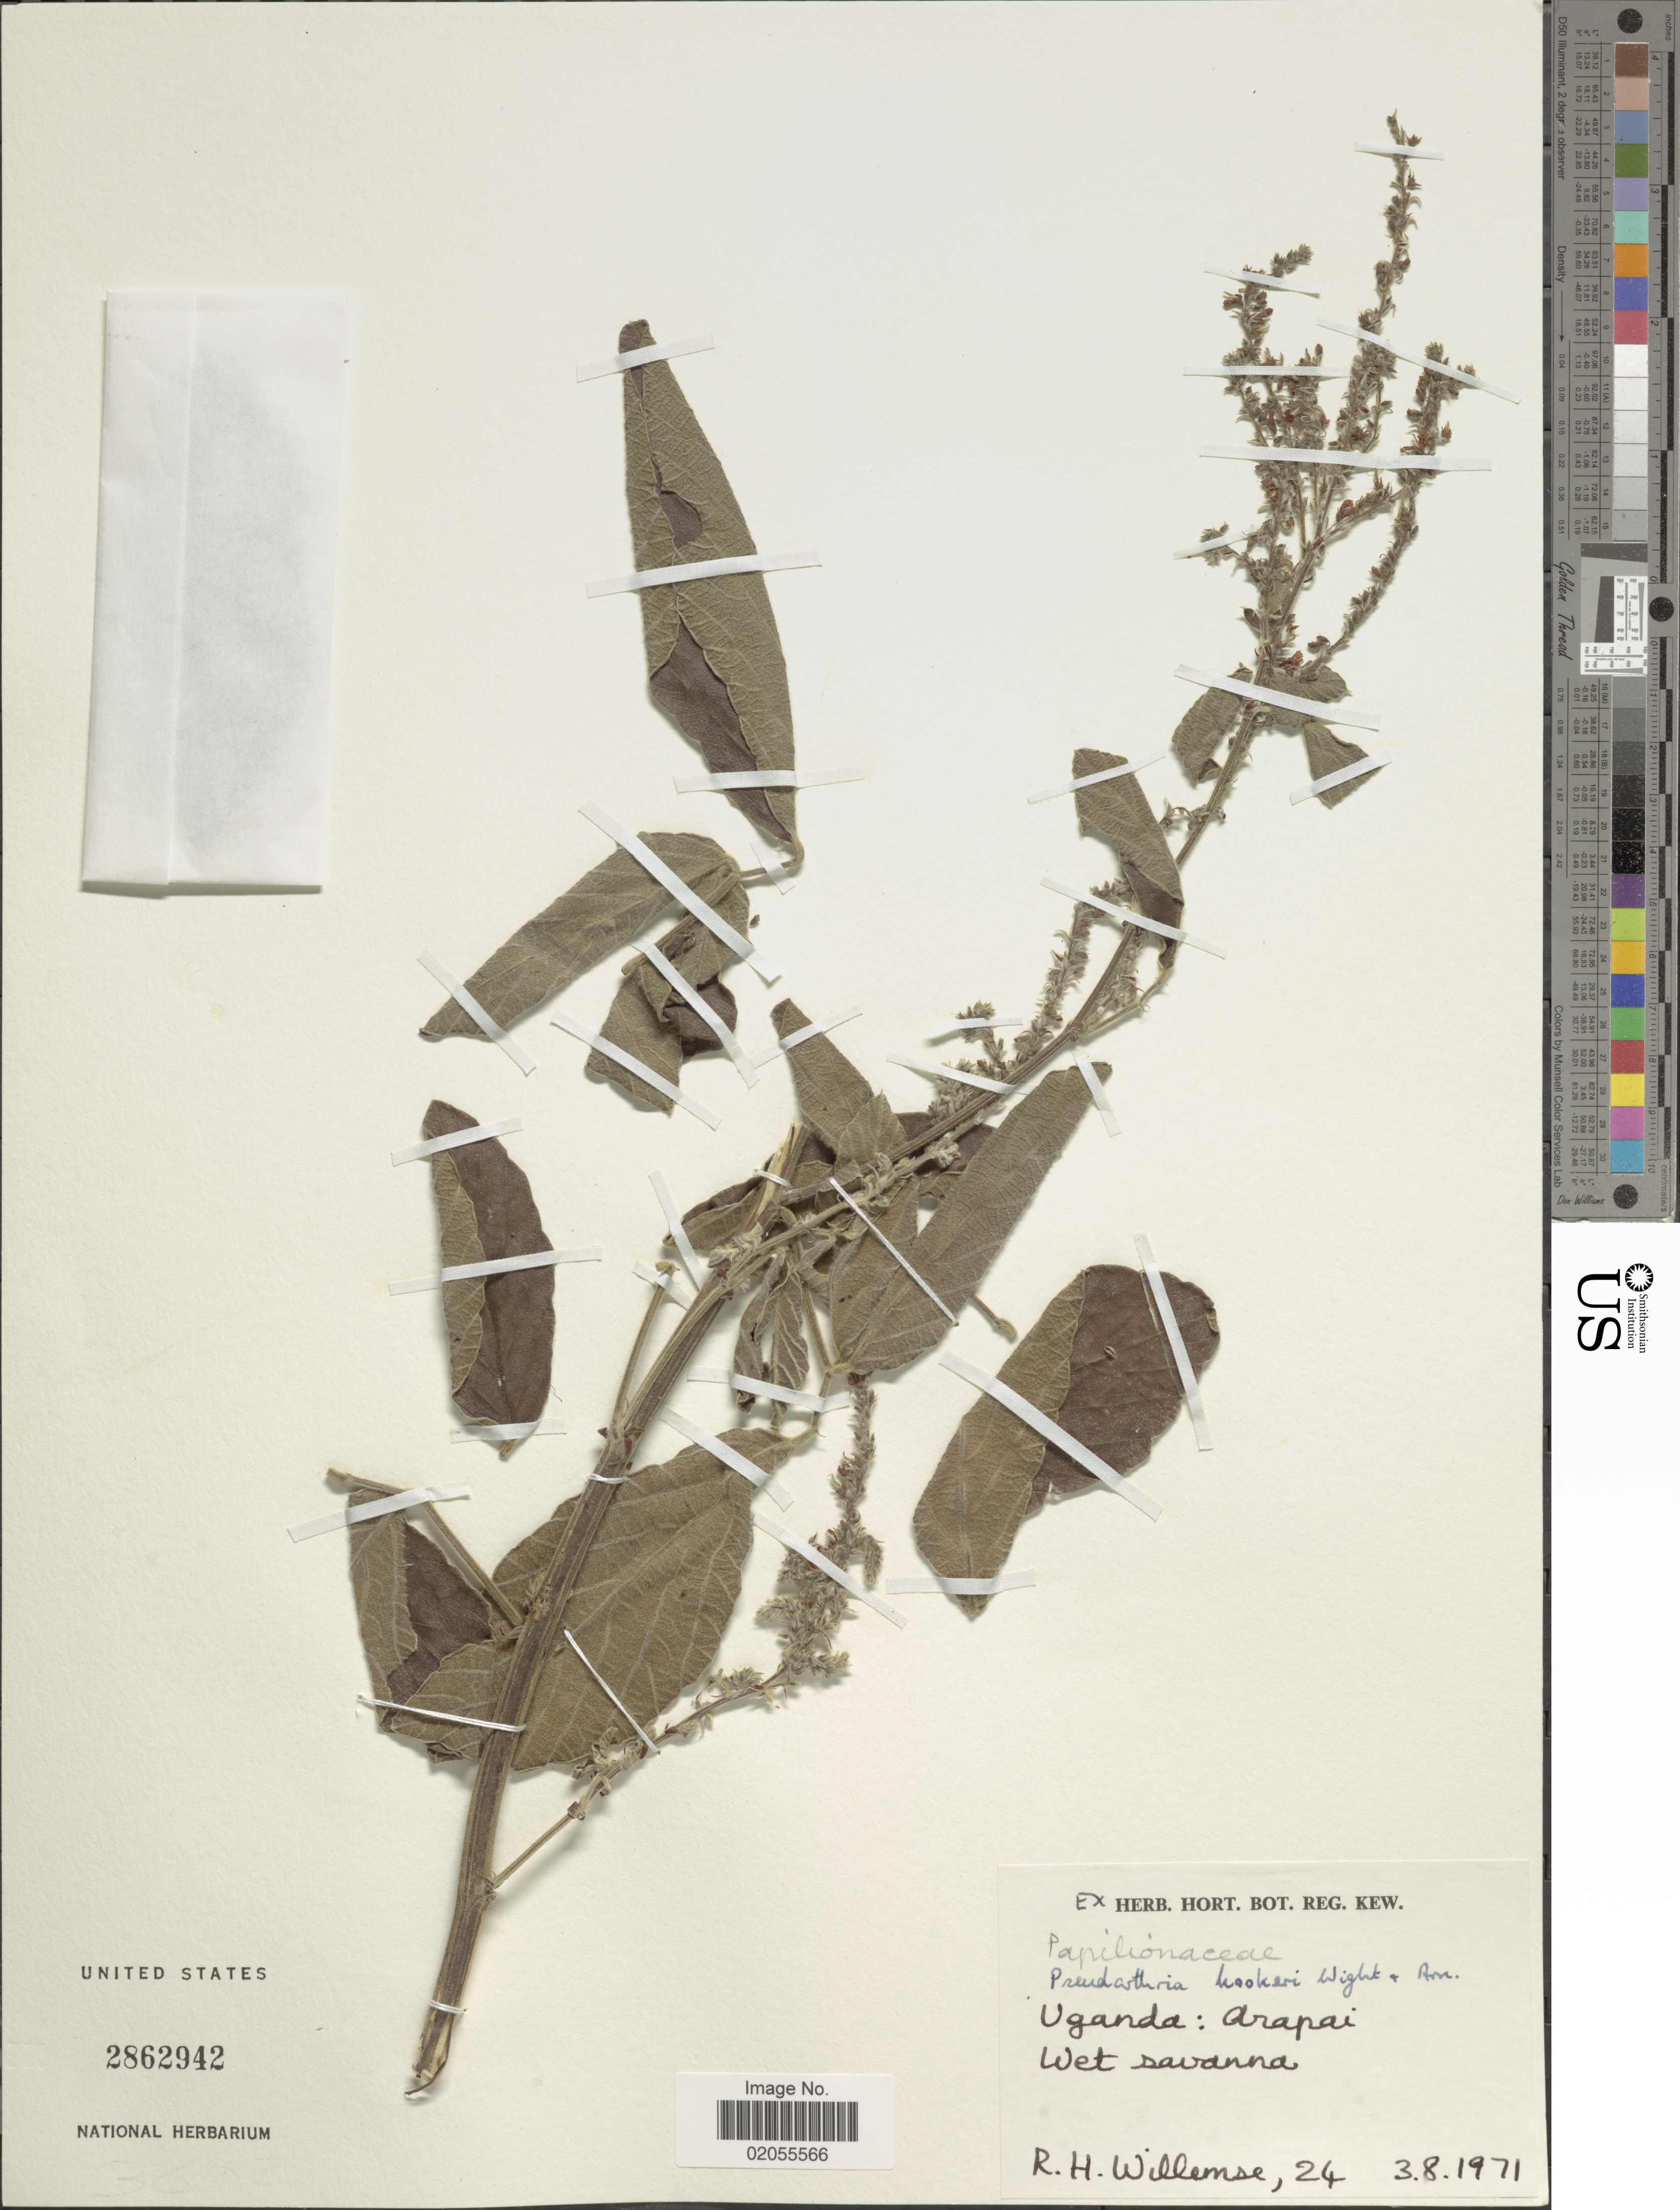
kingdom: Plantae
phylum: Tracheophyta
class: Magnoliopsida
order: Fabales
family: Fabaceae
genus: Pseudarthria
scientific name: Pseudarthria hookeri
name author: Wight & Arn.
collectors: R. Willemse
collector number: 24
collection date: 1971-08-03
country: Uganda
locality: Arapai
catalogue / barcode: US 2862942